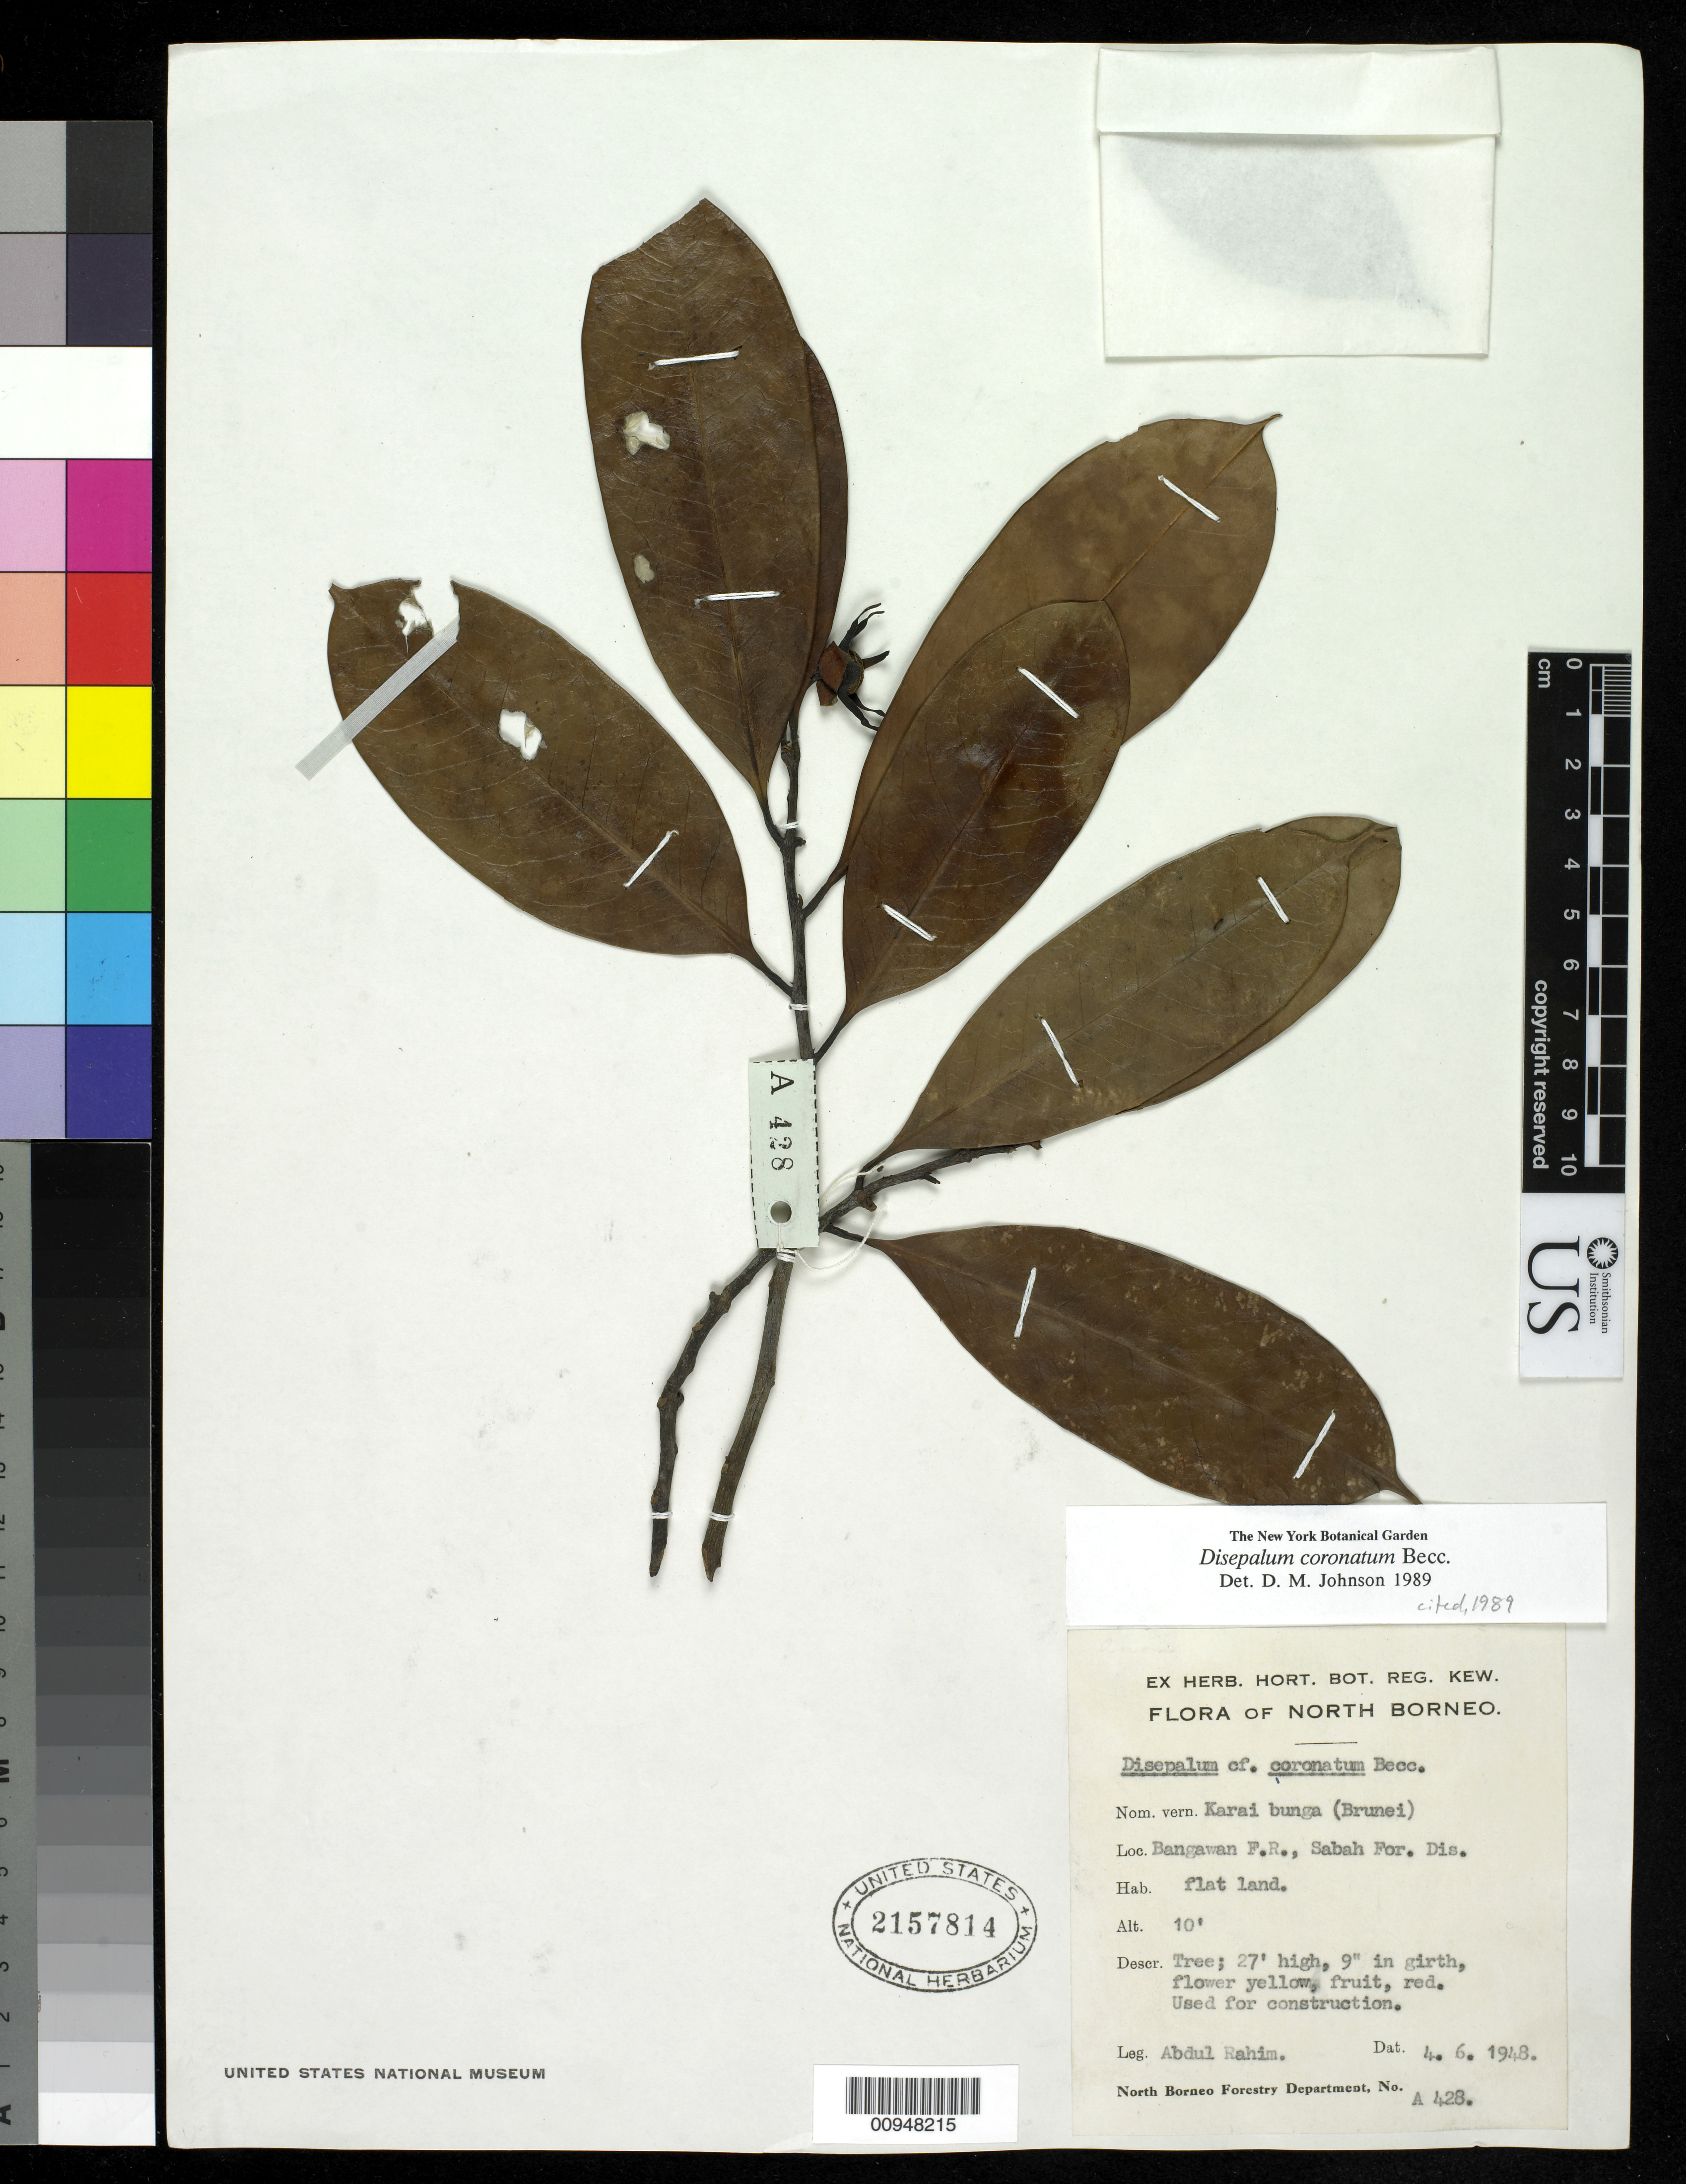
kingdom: Plantae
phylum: Tracheophyta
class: Magnoliopsida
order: Magnoliales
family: Annonaceae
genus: Disepalum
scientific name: Disepalum coronatum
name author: Becc.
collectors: A. Rahim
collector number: A 428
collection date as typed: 06 Apr 1948 or 04 Jun 1948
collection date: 1948-04-06 or 1948-06-04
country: Malaysia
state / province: Sabah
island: Borneo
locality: Bangawan FR, Sabah Forest District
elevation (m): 3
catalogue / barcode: US 2157814